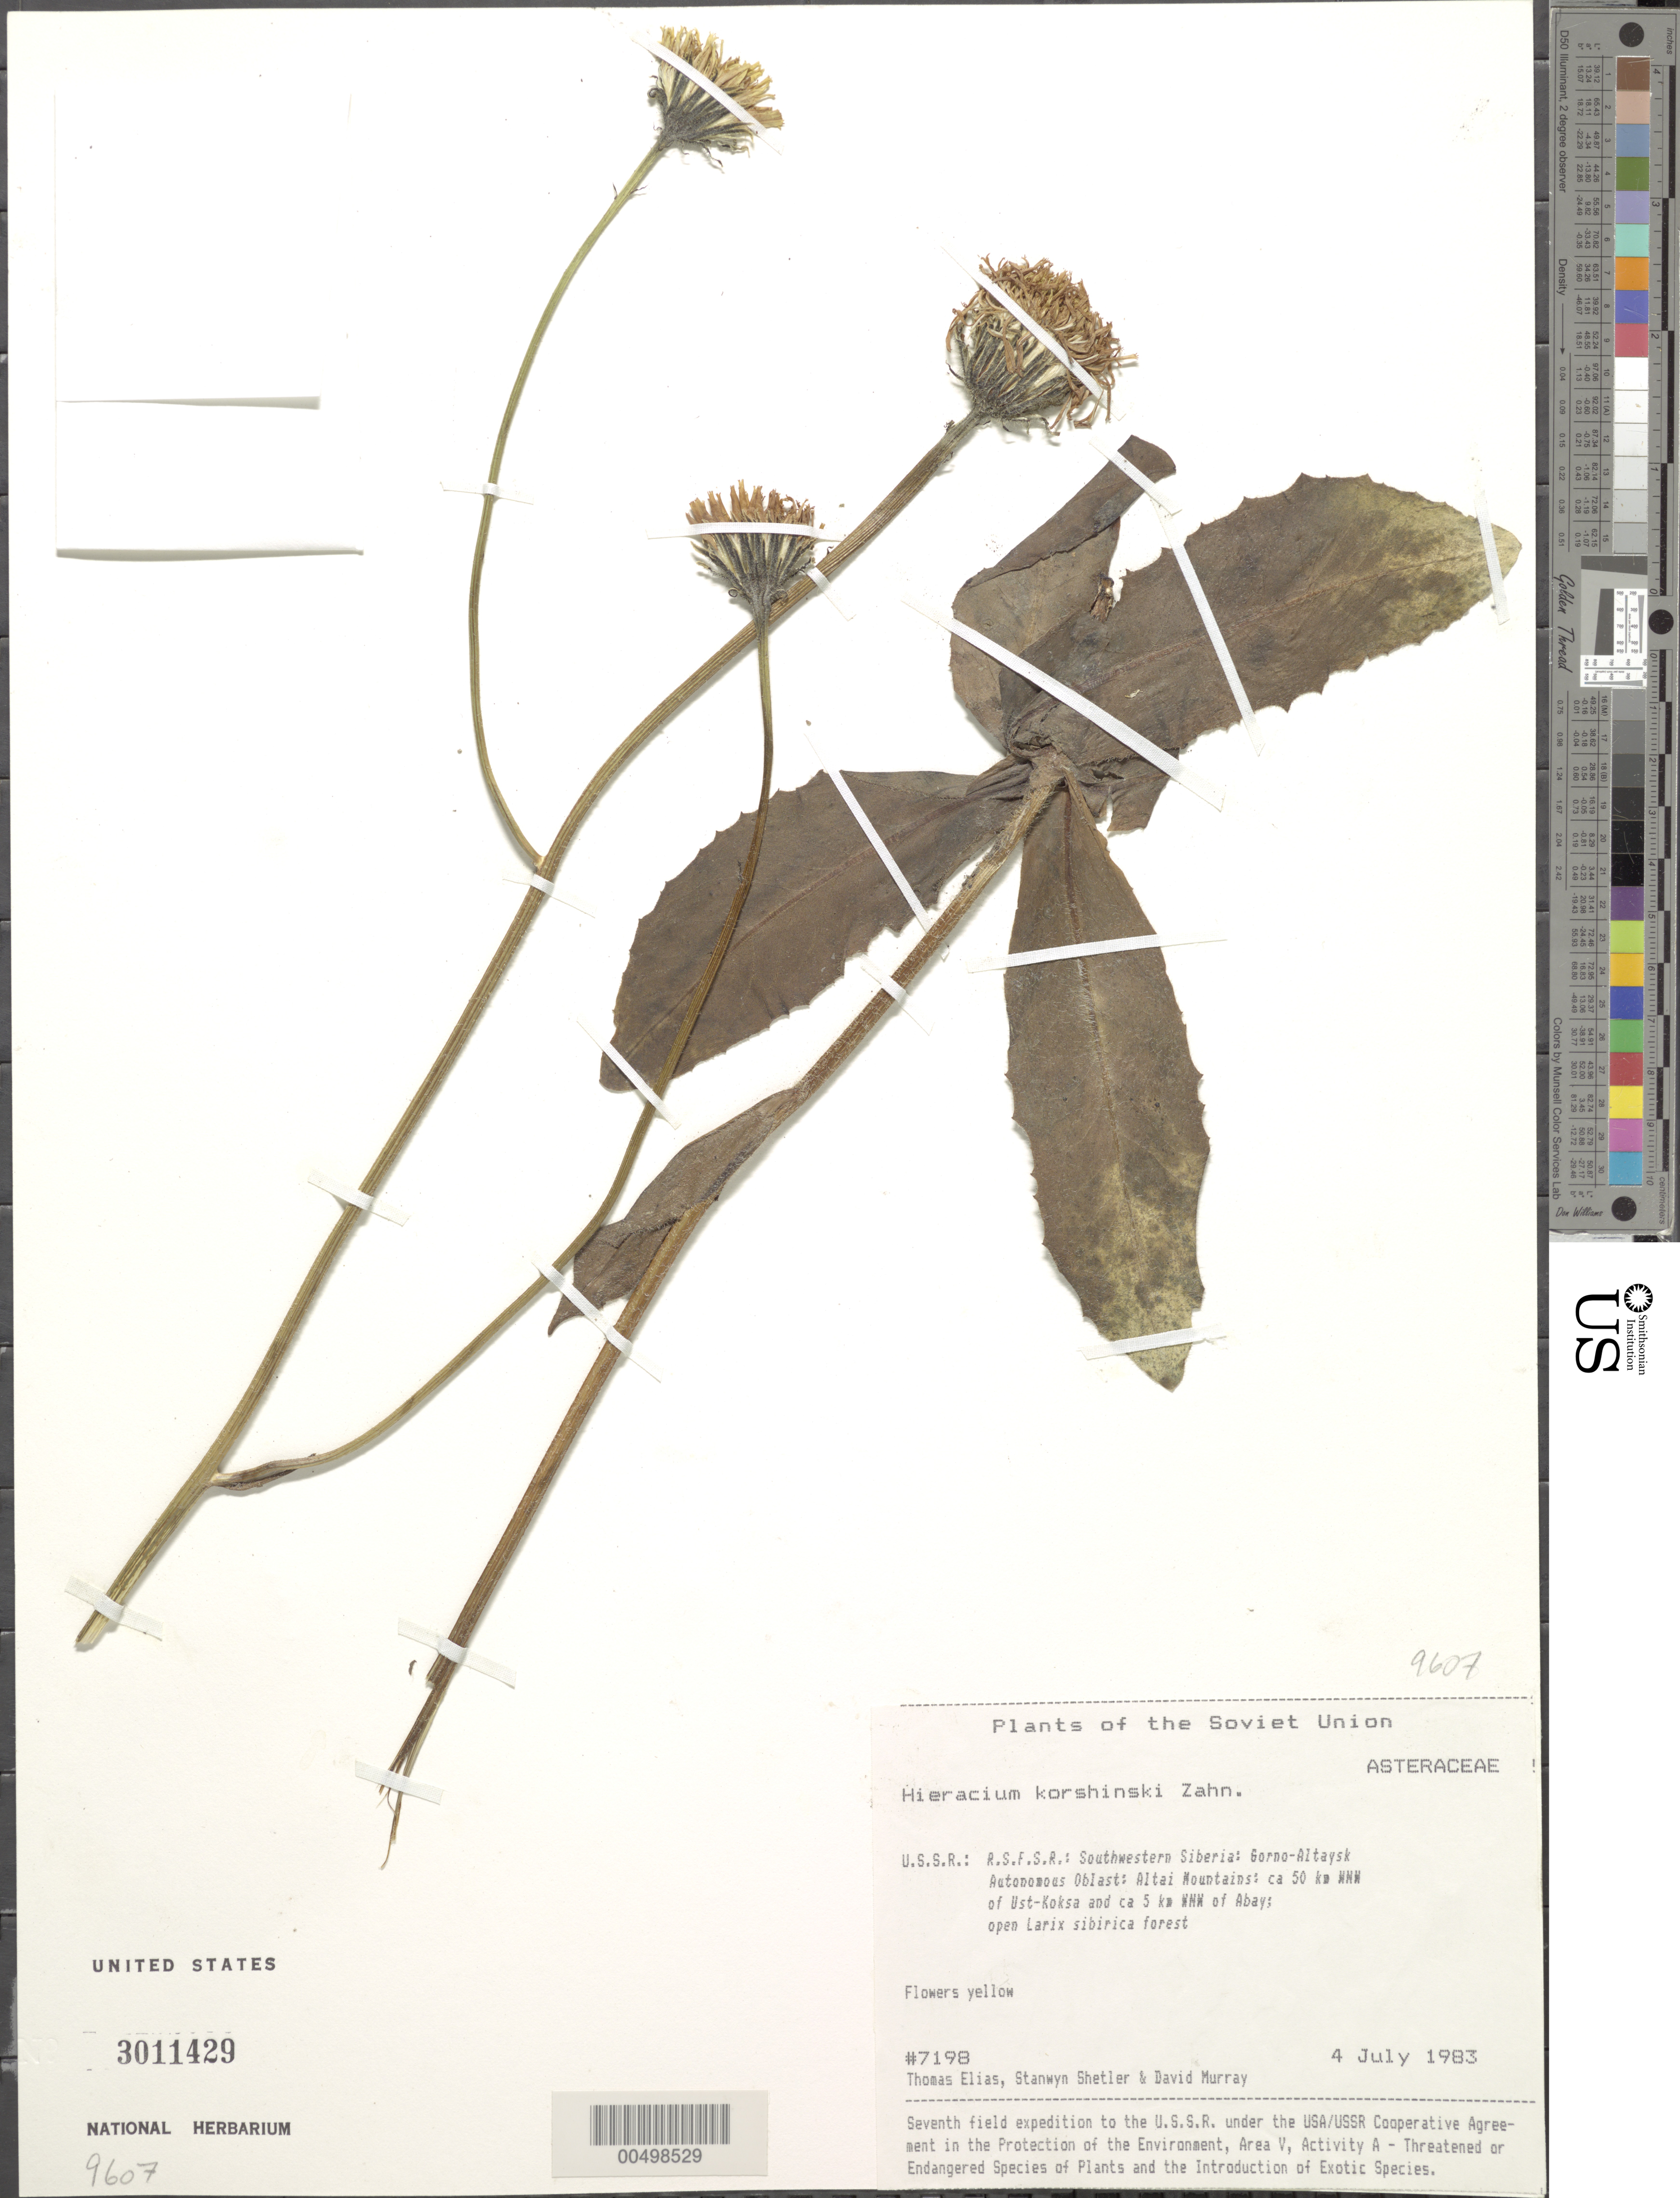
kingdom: Plantae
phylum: Tracheophyta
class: Magnoliopsida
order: Asterales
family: Asteraceae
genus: Hieracium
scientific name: Hieracium korshinskyi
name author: Zahn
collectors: T. Elias, S. Shetler & D. F. Murray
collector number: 7198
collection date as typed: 04 Jul 1983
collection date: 1983-07-04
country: Russian Federation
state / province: Altai Republic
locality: Altai Mountains, ca. 50 km WNW of Ust-Koksa and ca. 5 km WNW of Abay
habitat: open Larix sibirica forest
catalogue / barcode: US 3011429